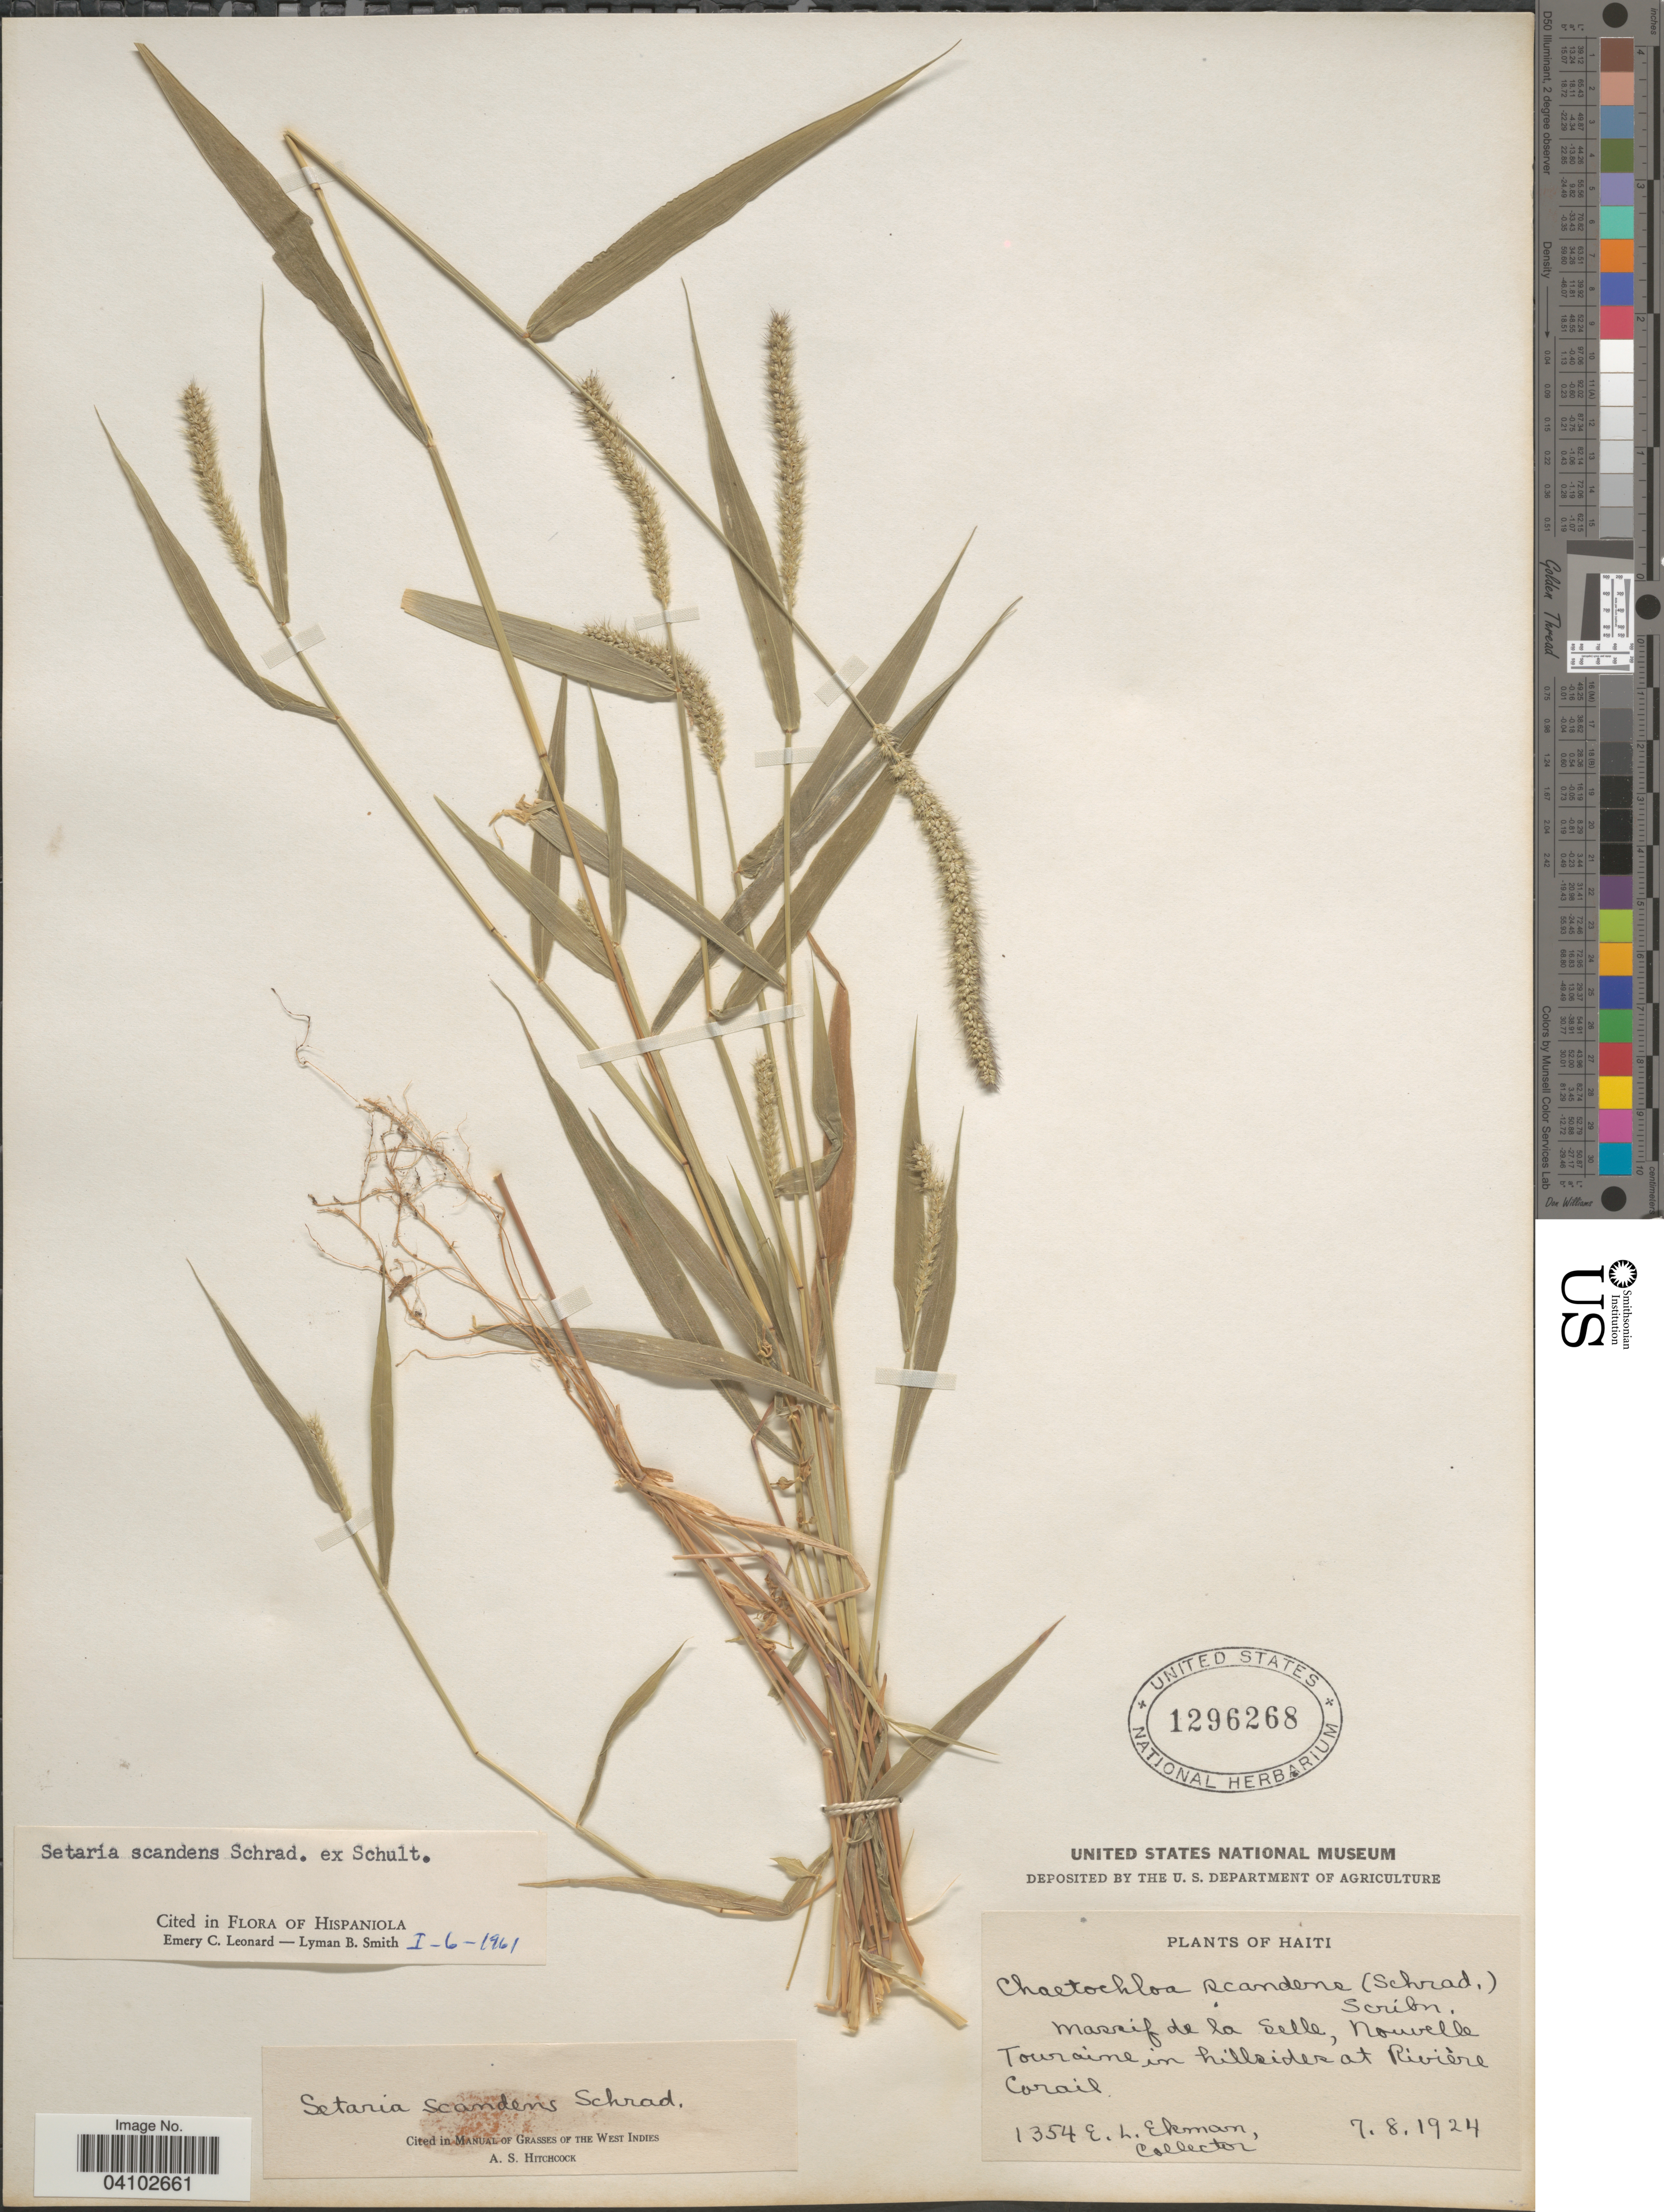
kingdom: Plantae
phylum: Tracheophyta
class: Liliopsida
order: Poales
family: Poaceae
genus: Setaria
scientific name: Setaria scandens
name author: Schrad.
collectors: E. L. Ekman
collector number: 1354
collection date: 1924-08-07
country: Haiti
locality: Massif de la Selle, Nouvelle Touraine in hillsides at Rivière Corail.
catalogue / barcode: US 1296268